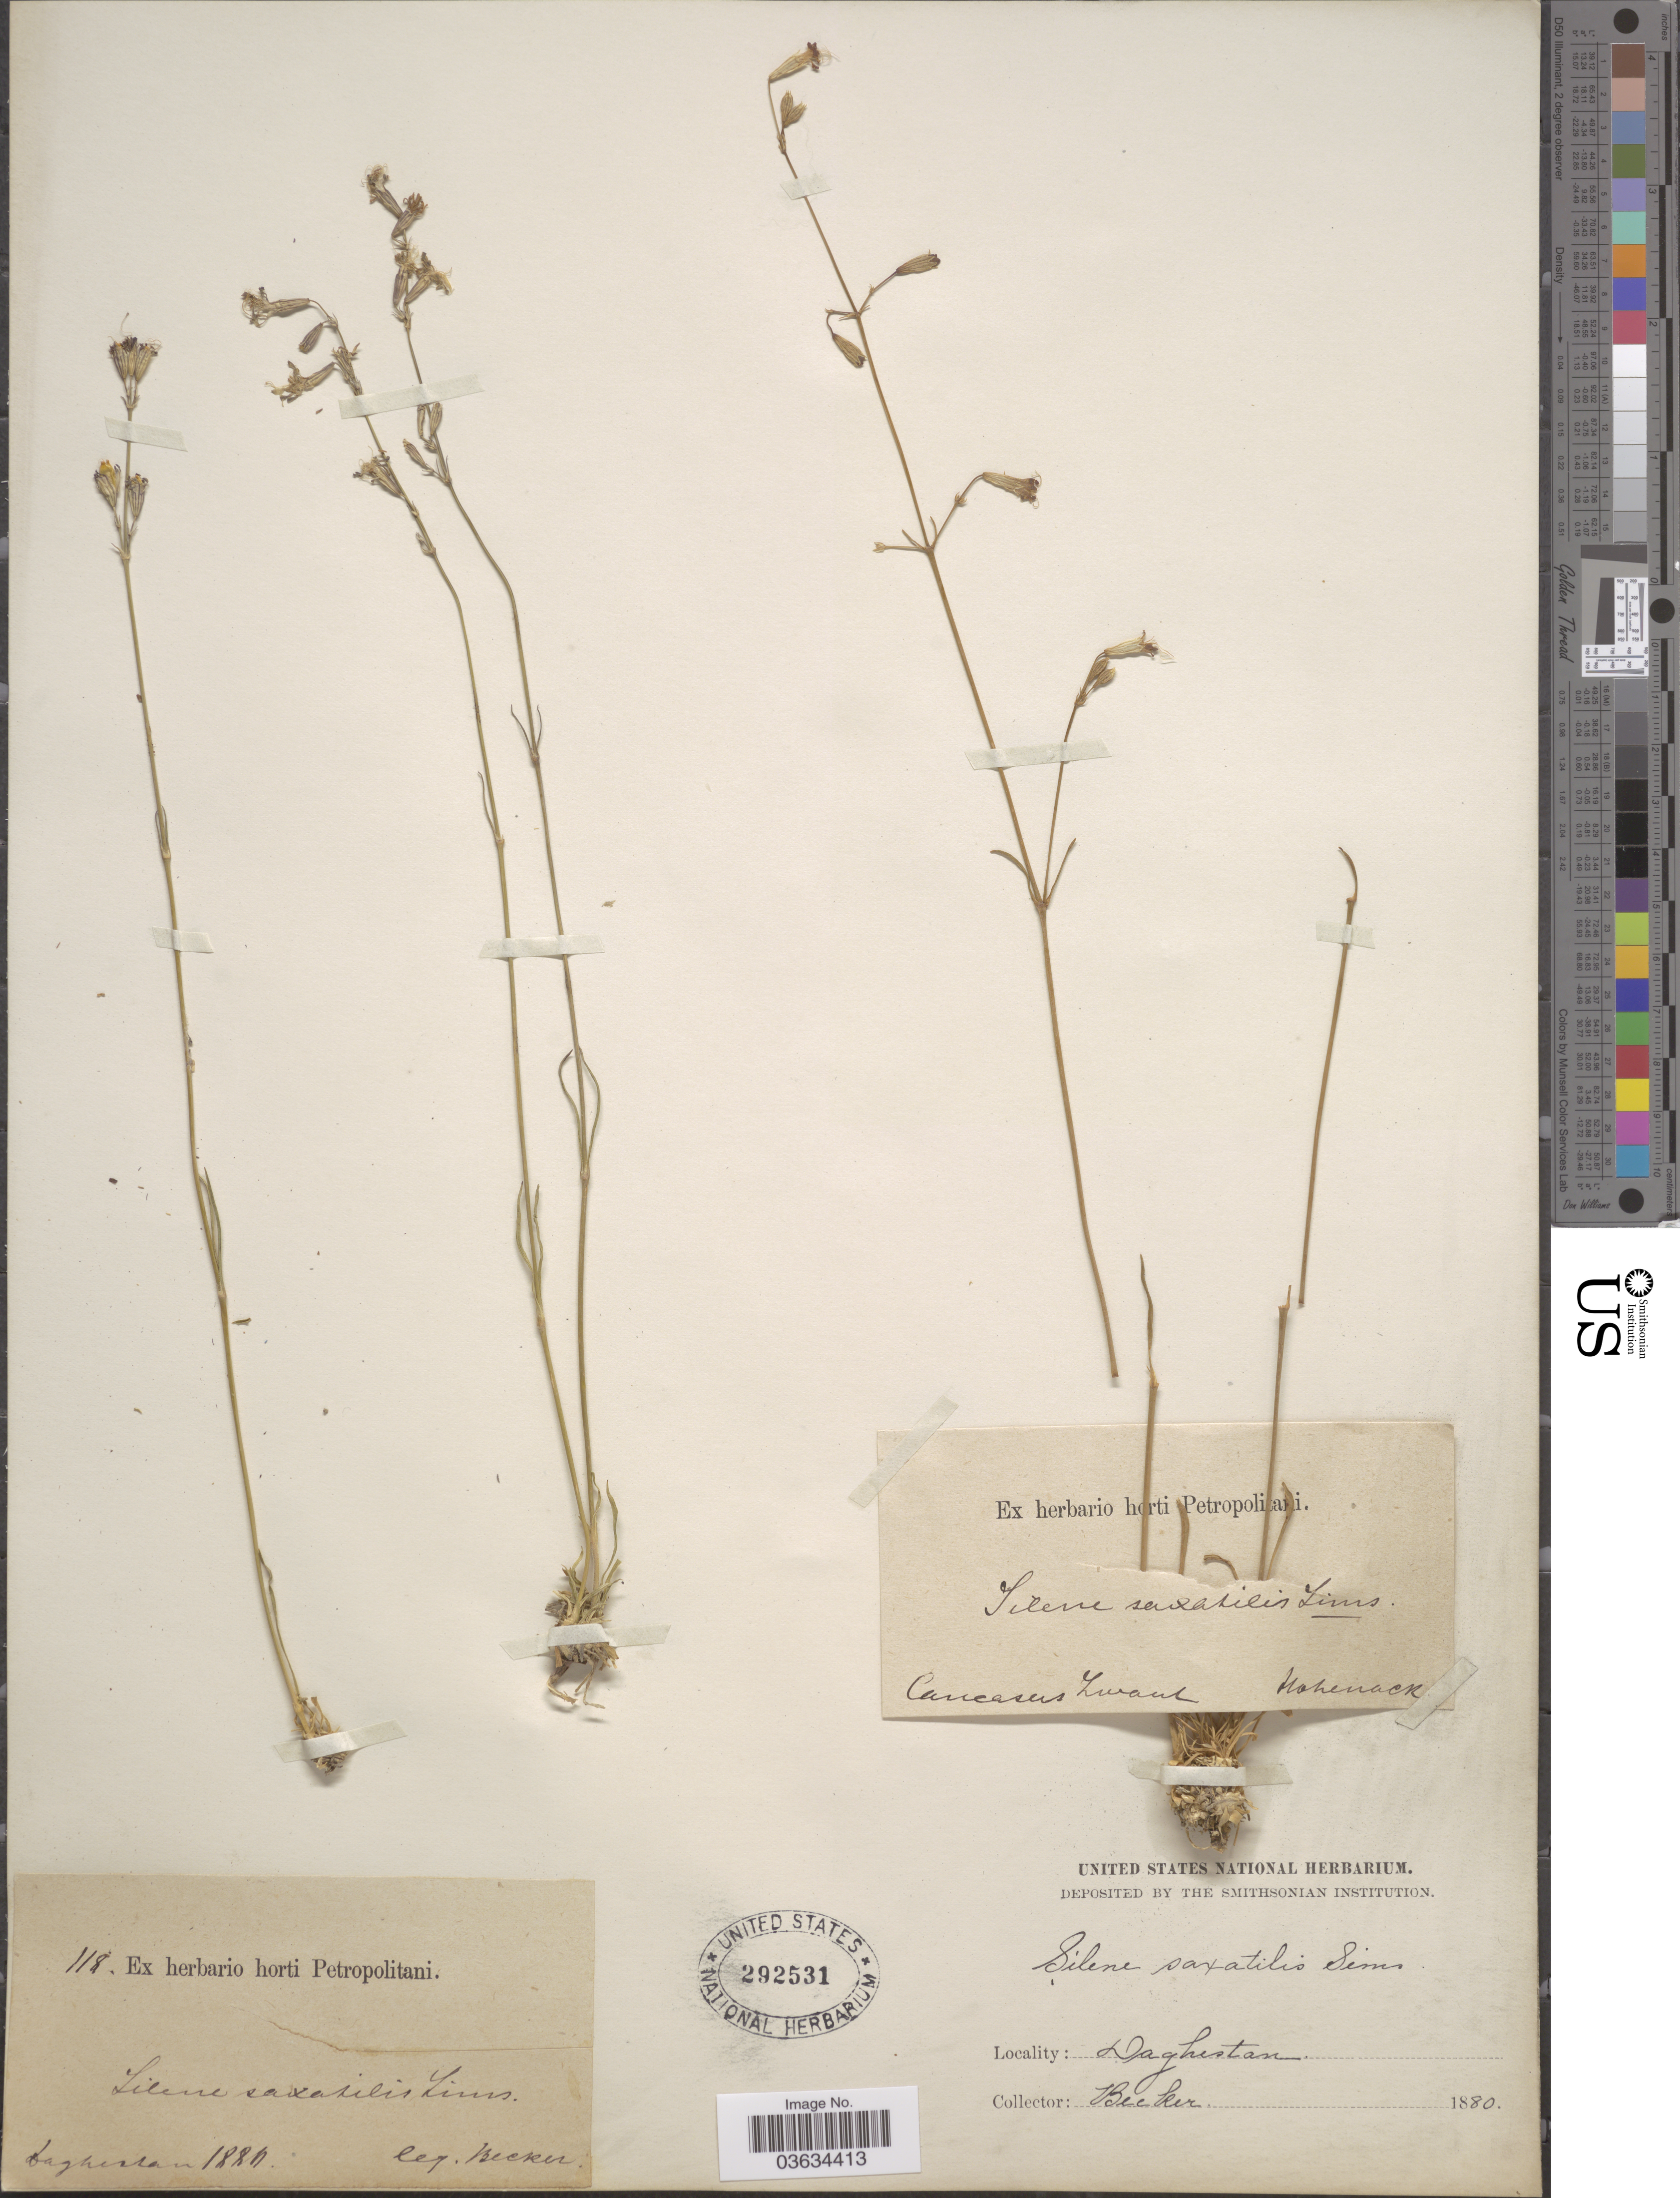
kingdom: Plantae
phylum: Tracheophyta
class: Magnoliopsida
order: Caryophyllales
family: Caryophyllaceae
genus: Silene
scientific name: Silene saxatilis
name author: Sims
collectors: -. Becker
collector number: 118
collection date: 1880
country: Russian Federation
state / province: Dagestan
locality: Daghestan.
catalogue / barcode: US 292531